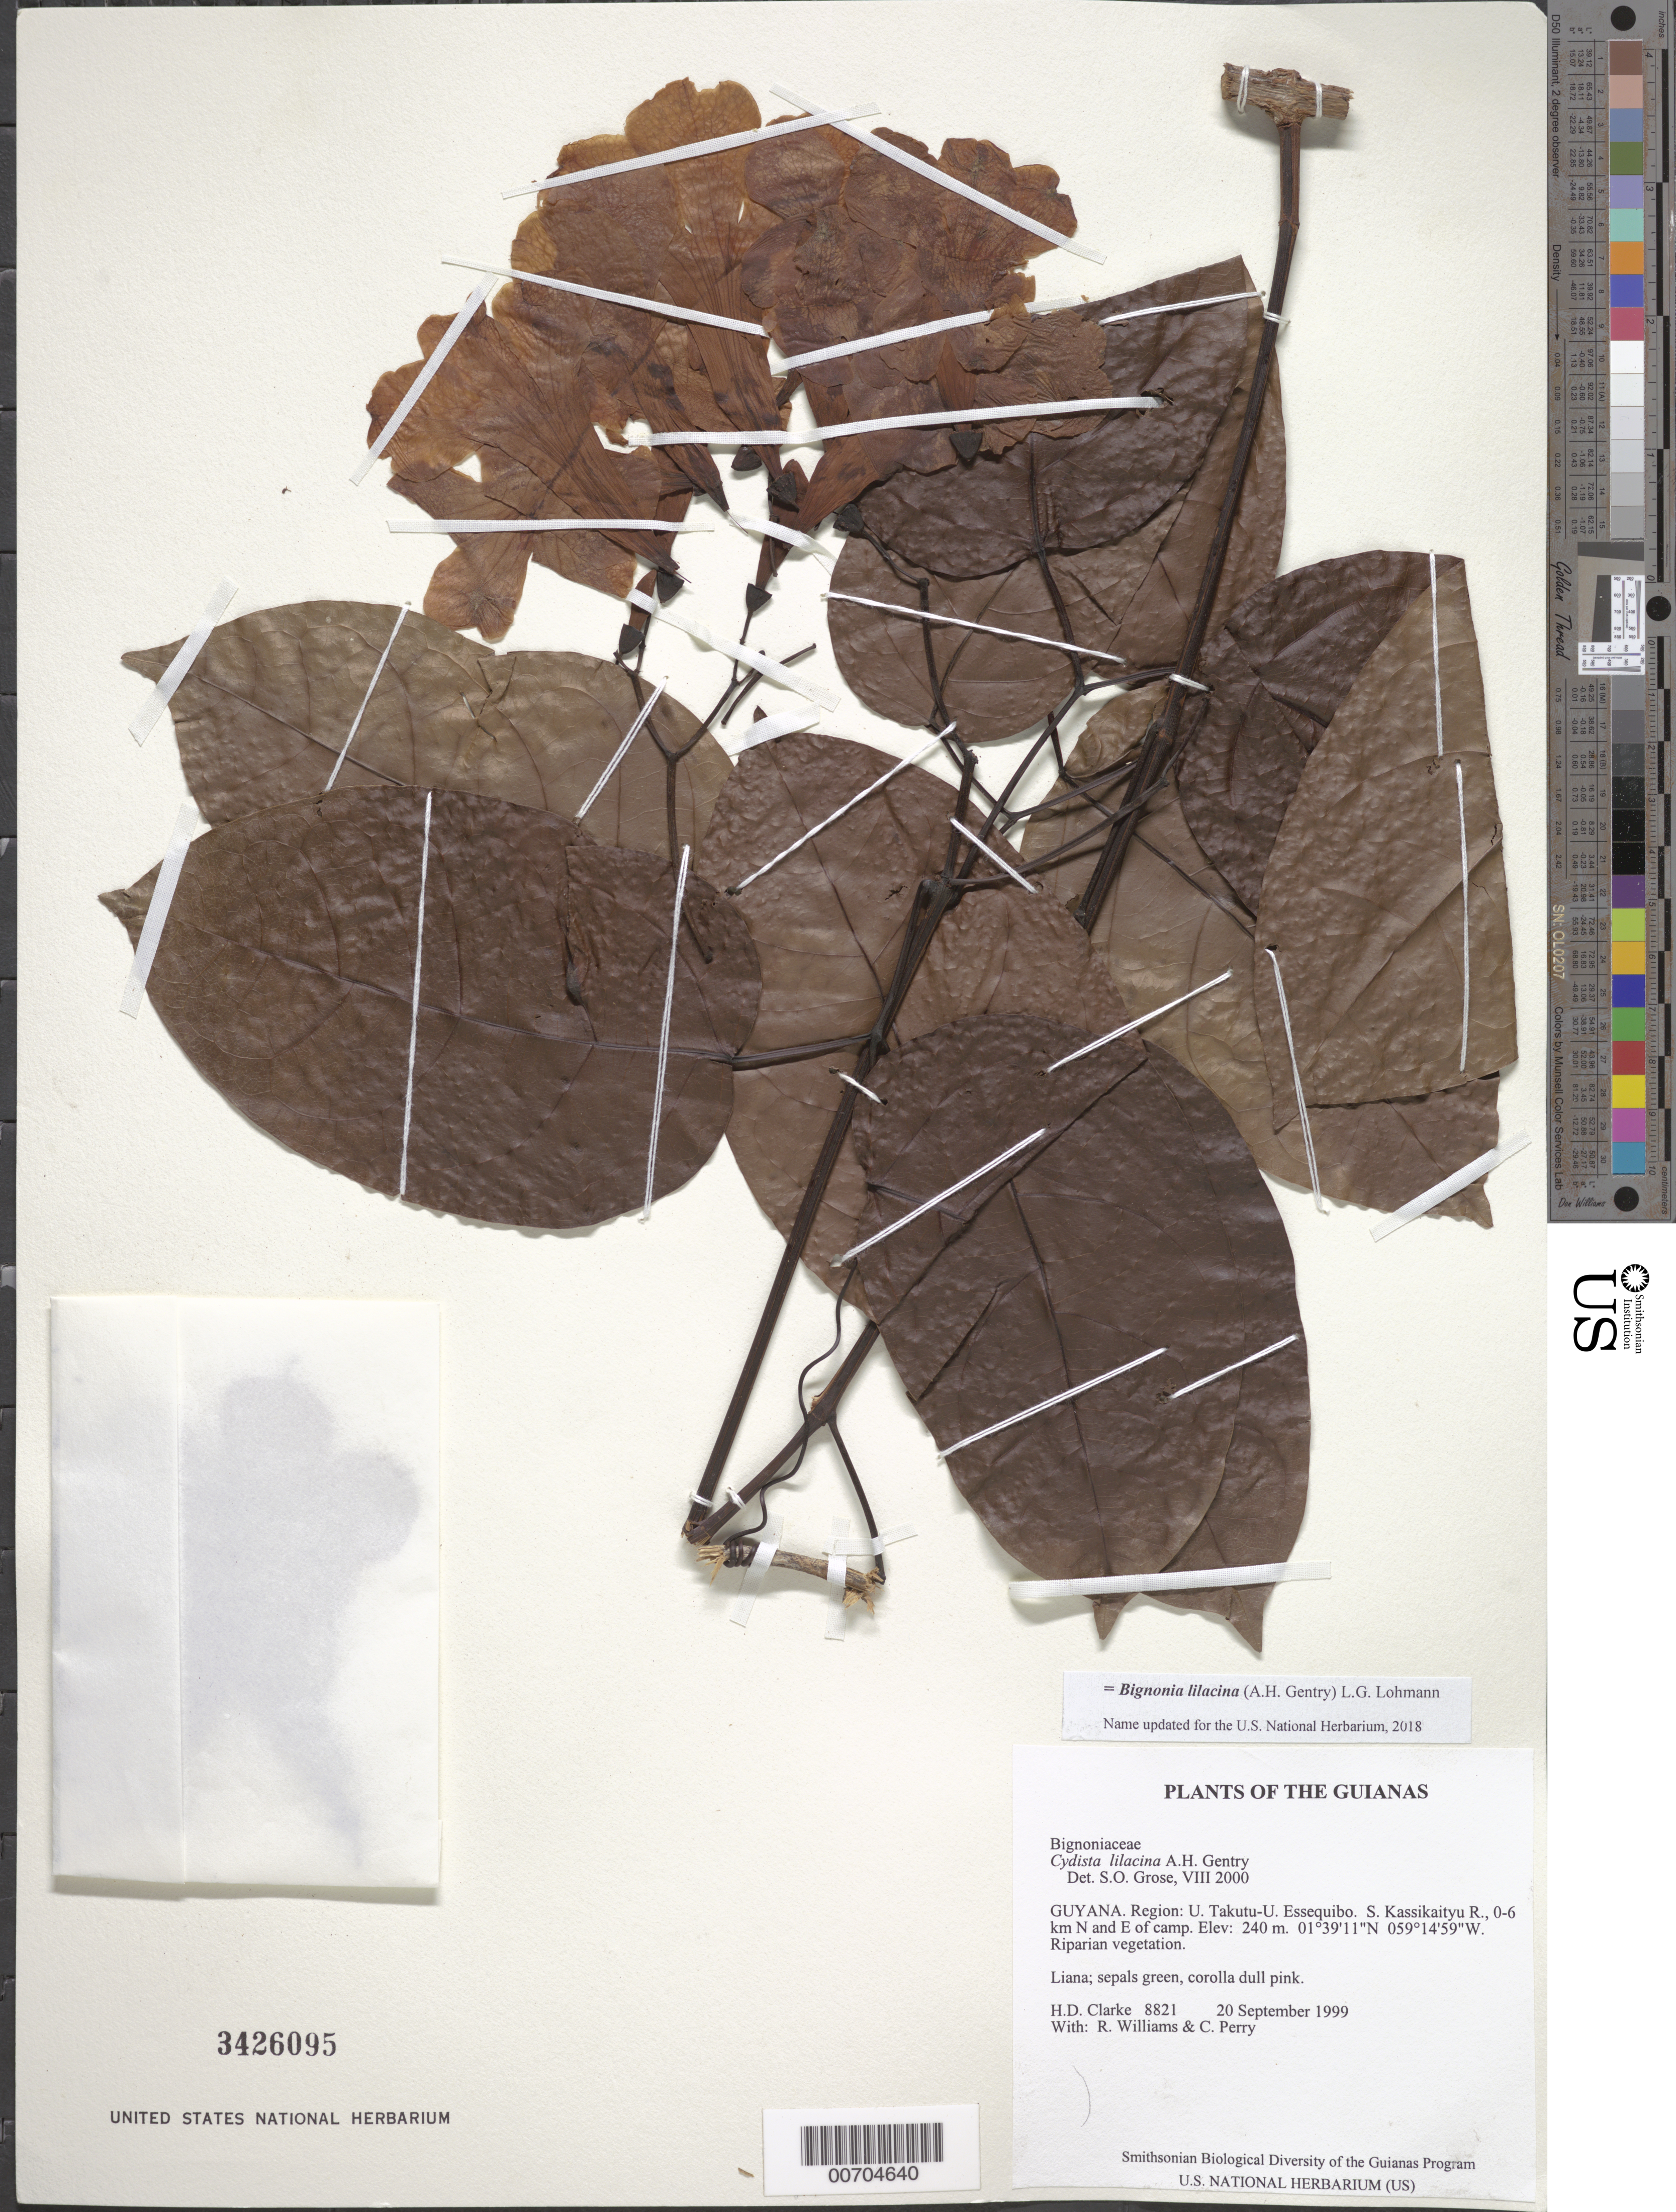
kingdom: Plantae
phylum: Tracheophyta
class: Magnoliopsida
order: Lamiales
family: Bignoniaceae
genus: Bignonia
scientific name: Bignonia lilacina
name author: (A.H. Gentry) L.G. Lohmann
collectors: H. D. Clarke, R. Williams & C. Perry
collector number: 8821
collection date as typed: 20 September 1999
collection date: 1999-09-20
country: Guyana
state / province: U. Takutu-U. Essequibo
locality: S. Kassikaityu R., 0-6 km N and E of camp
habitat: Riparian vegetation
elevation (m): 240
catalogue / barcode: US 3426095